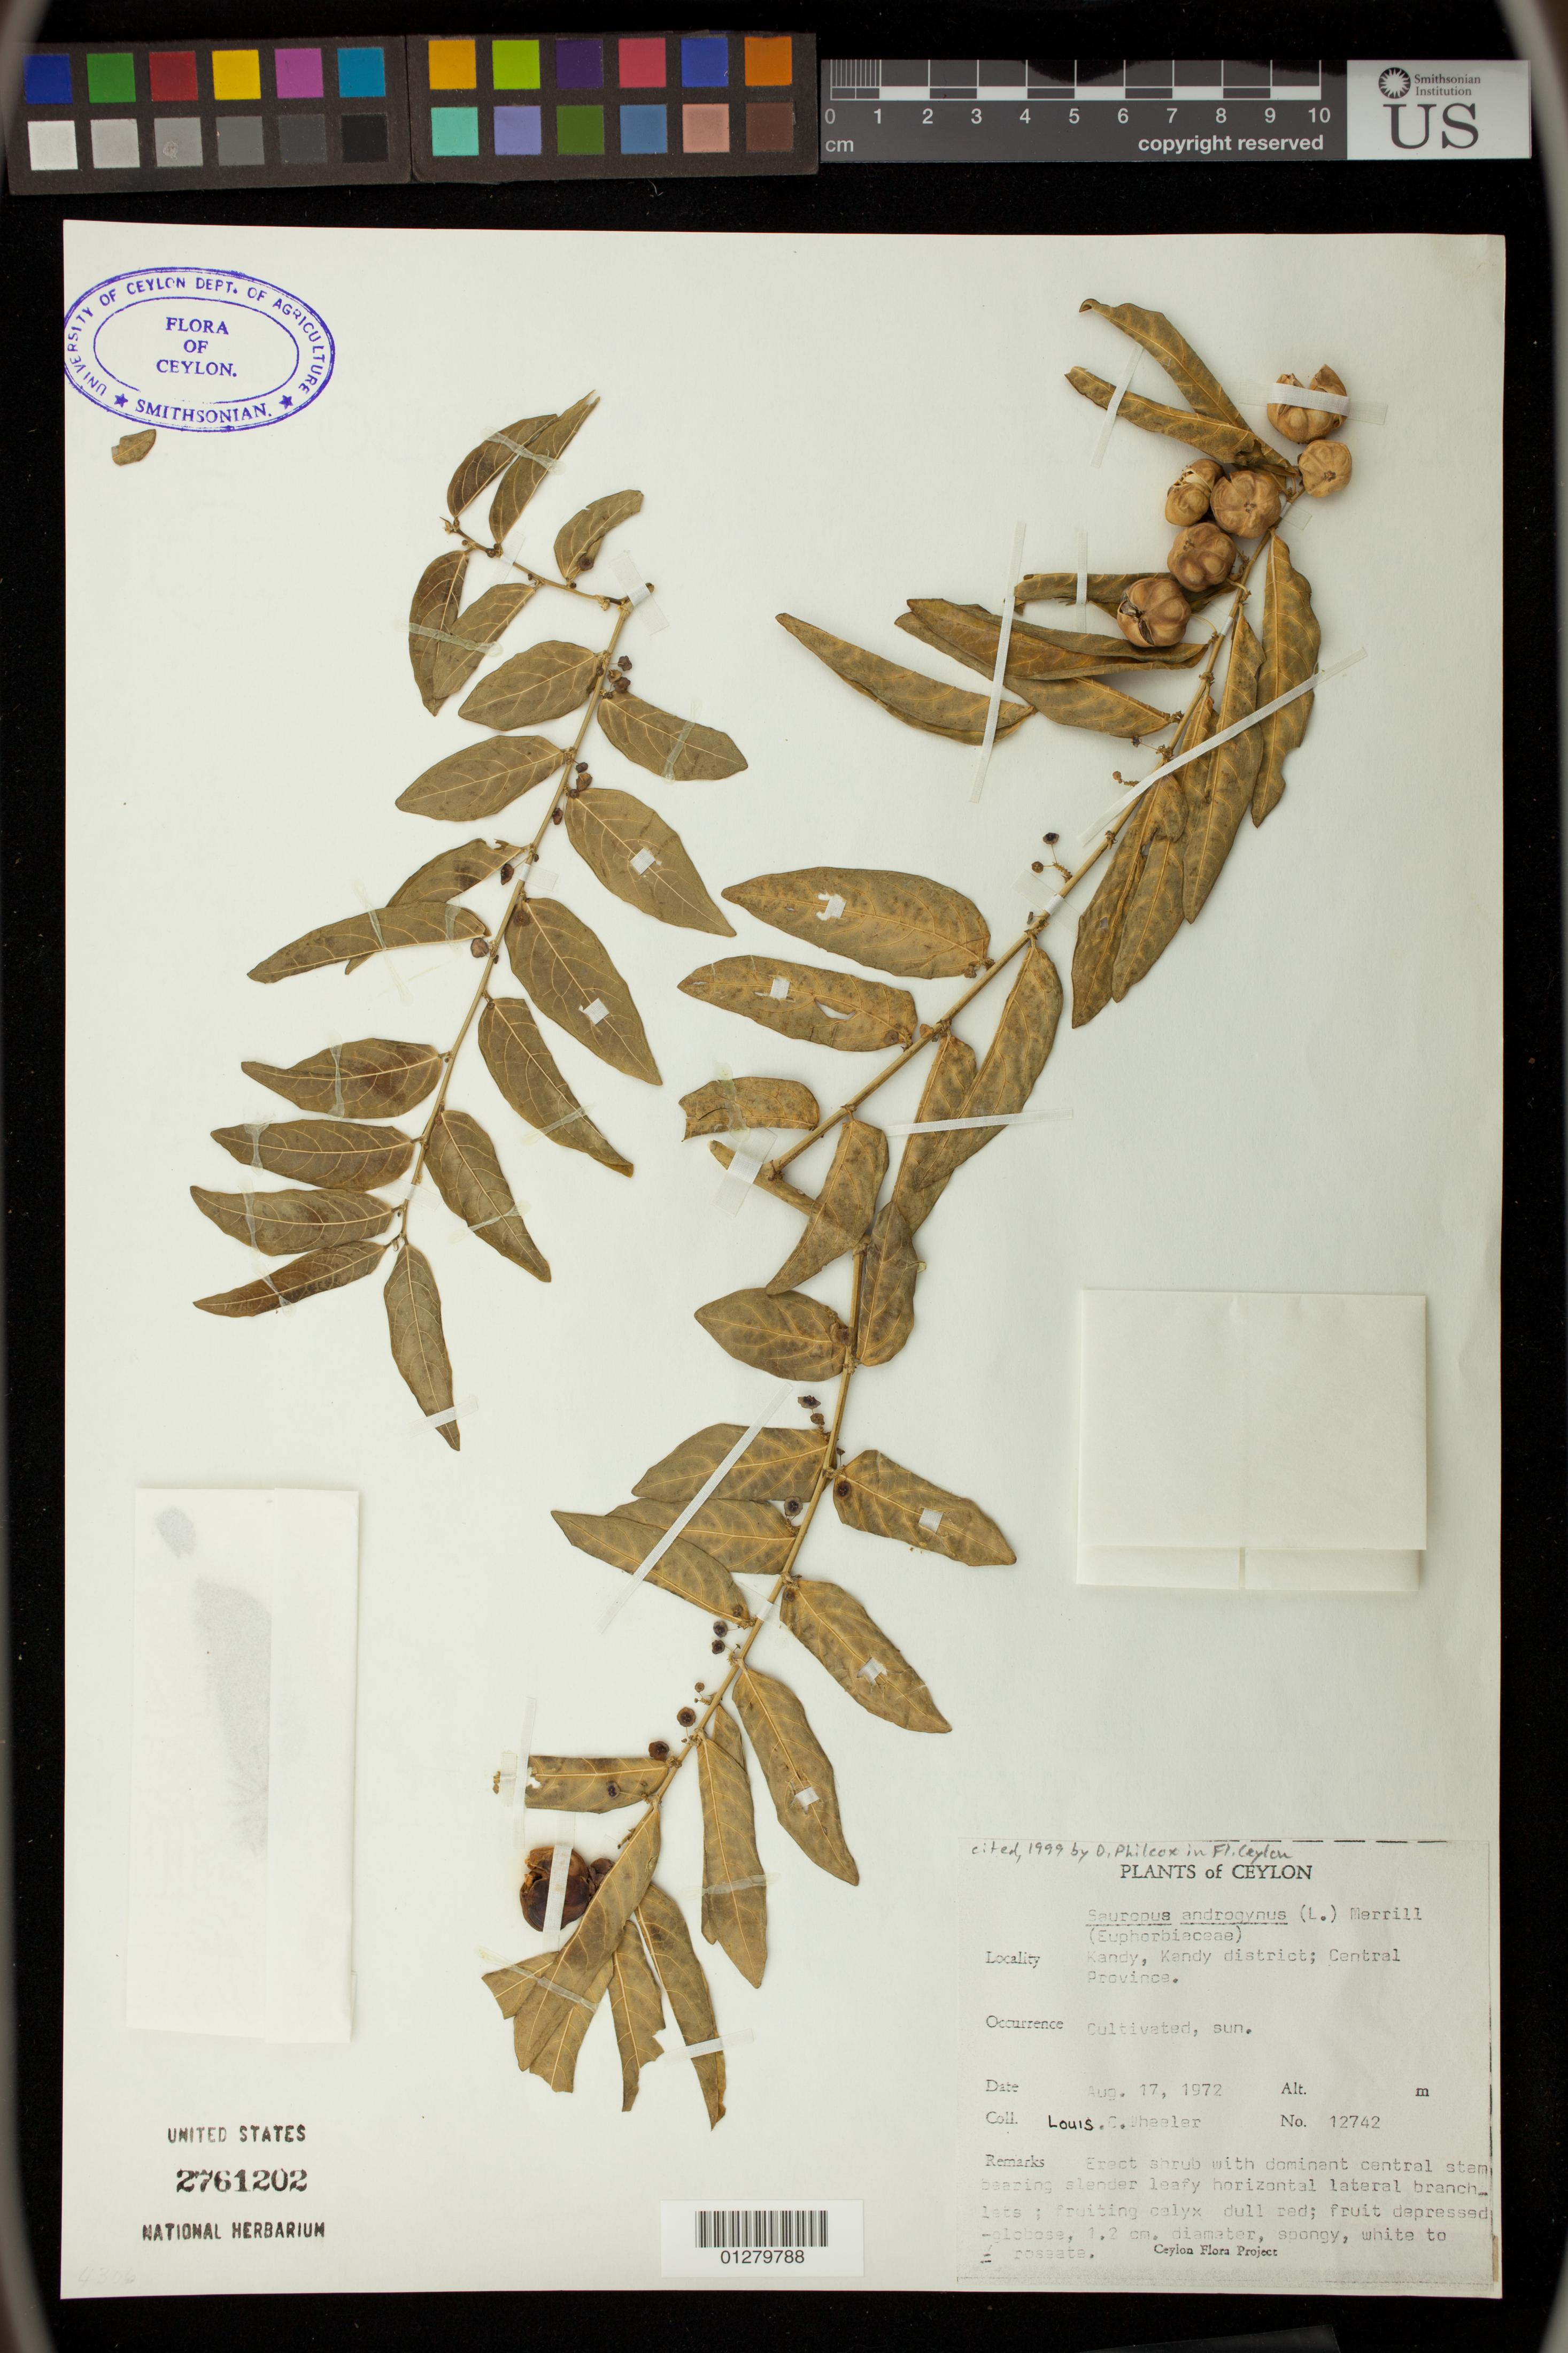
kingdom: Plantae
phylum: Tracheophyta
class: Magnoliopsida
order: Malpighiales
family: Phyllanthaceae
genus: Sauropus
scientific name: Sauropus androgynus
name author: (L.) Merr.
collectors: L. C. Wheeler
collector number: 12742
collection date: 1972-08-17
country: Sri Lanka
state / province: Central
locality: Kandy, Kandy district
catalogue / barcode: US 2761202